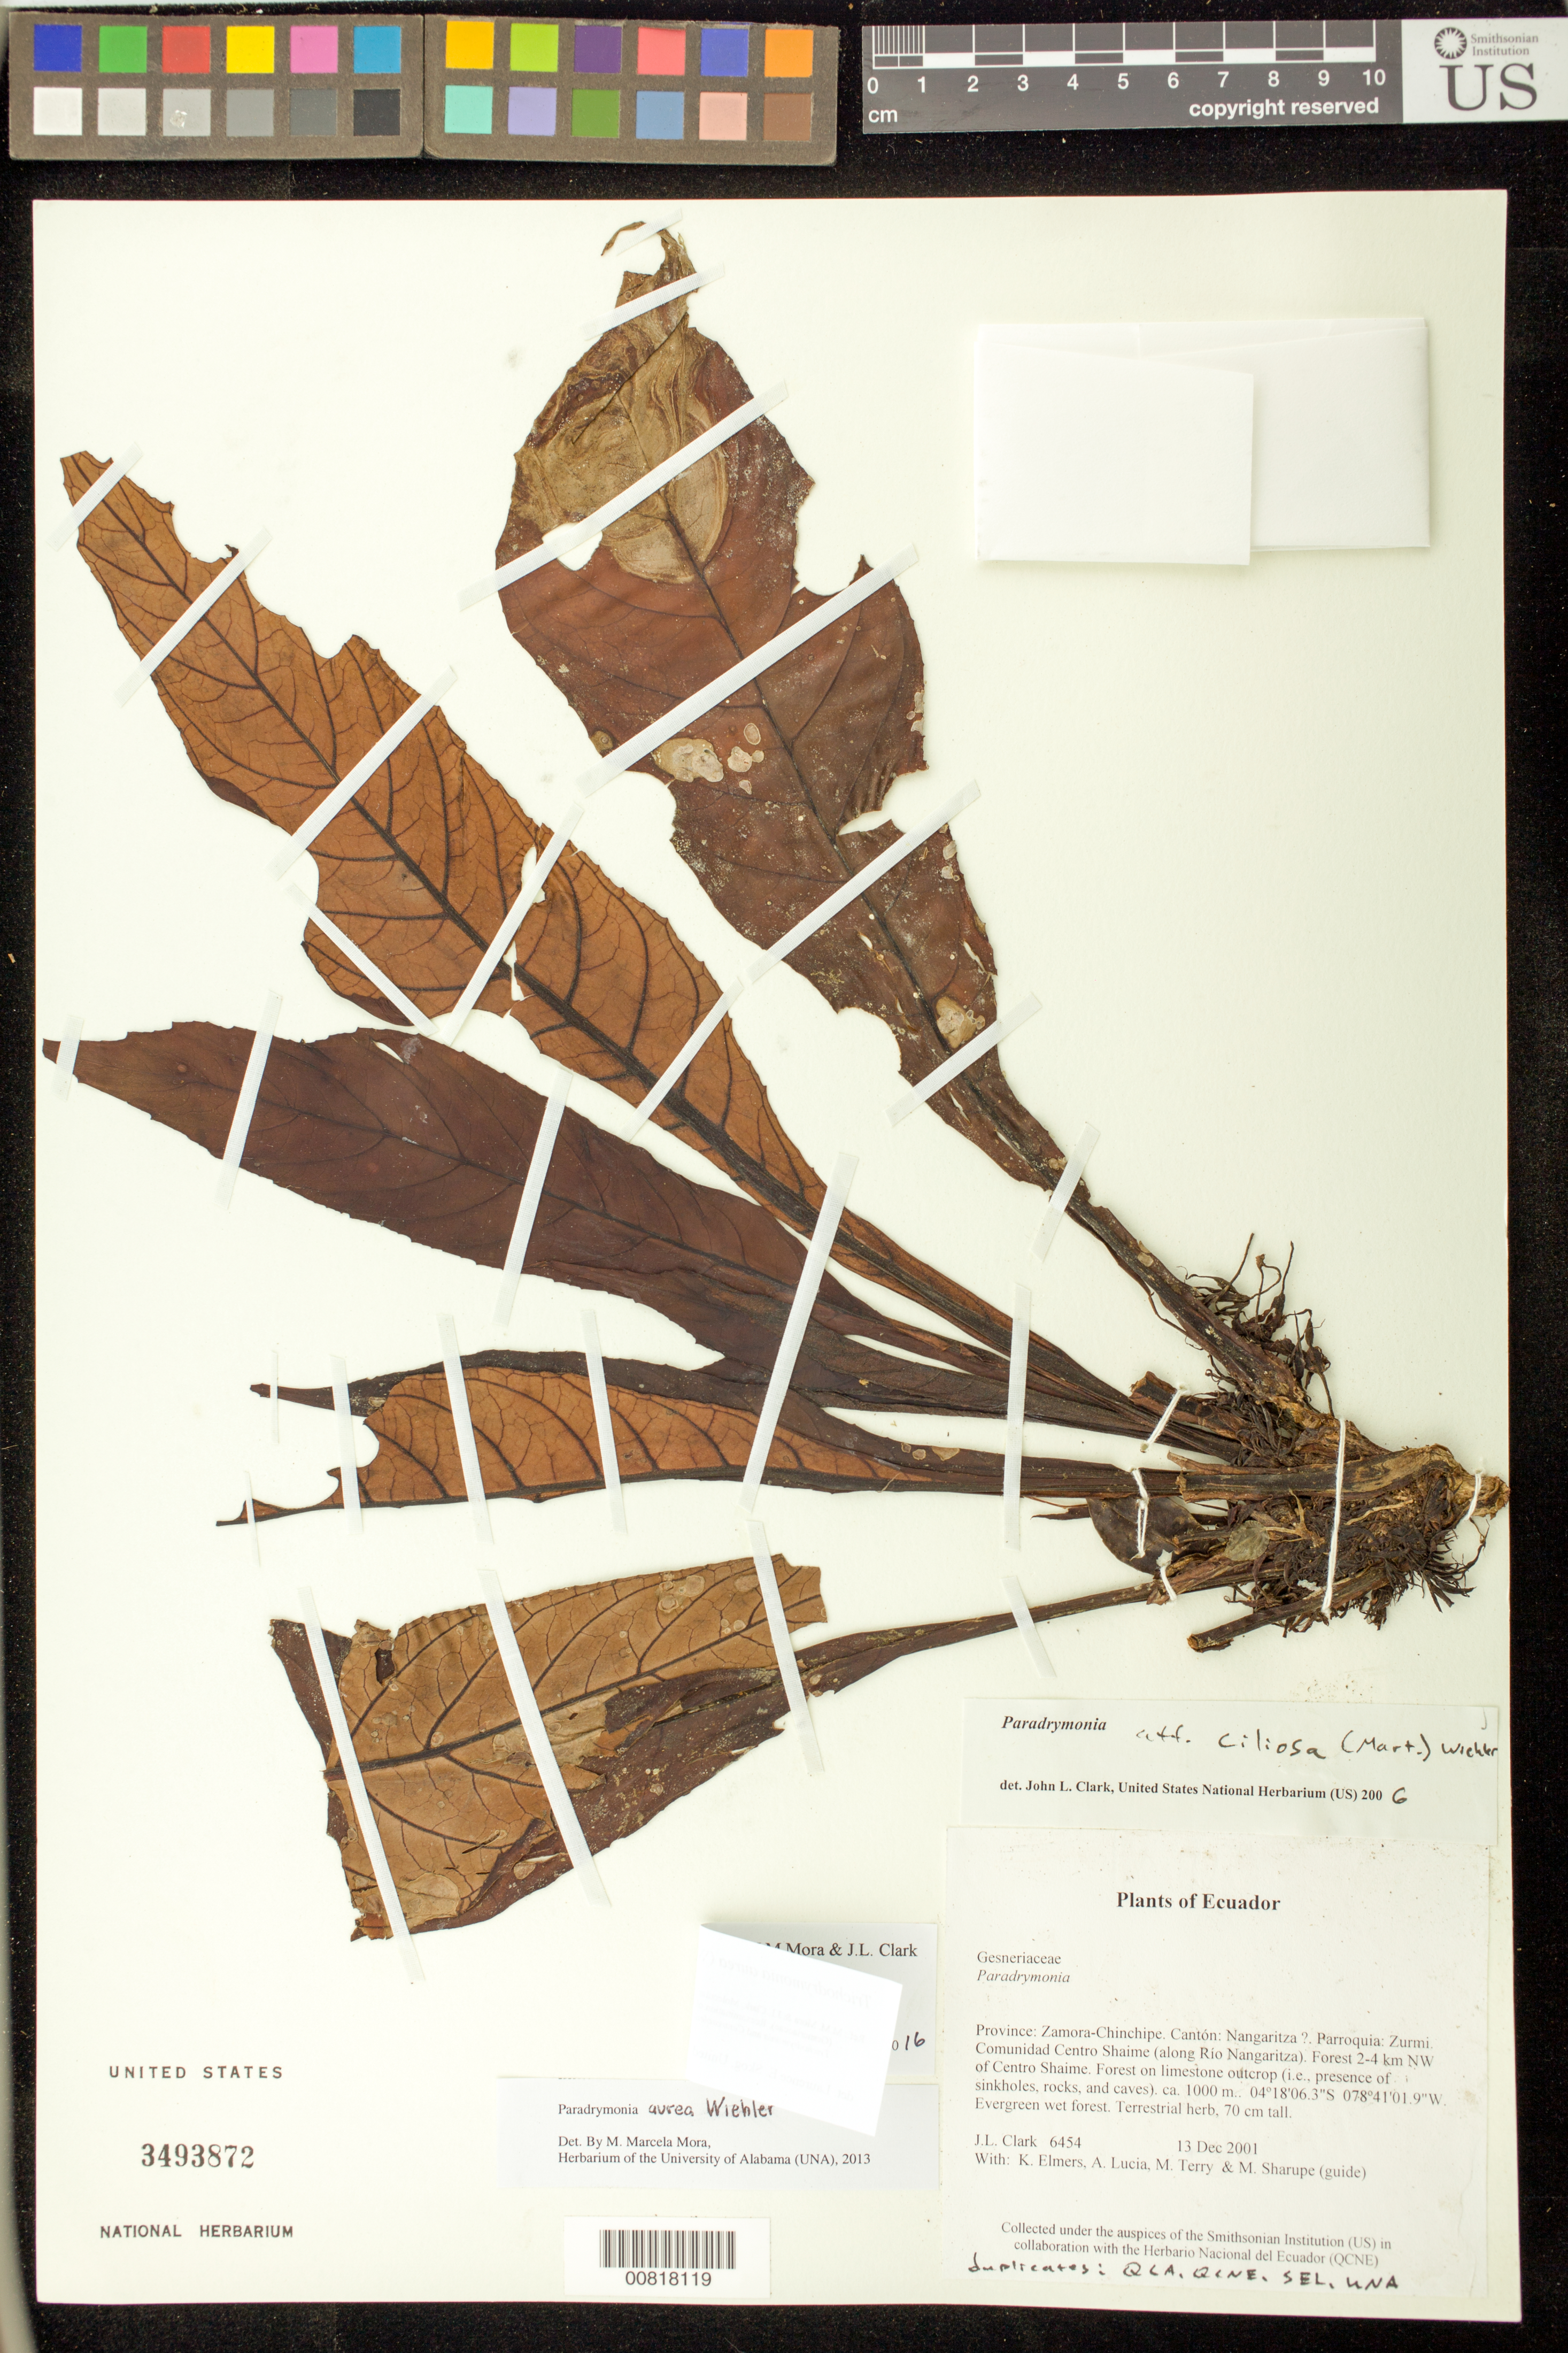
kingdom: Plantae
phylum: Tracheophyta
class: Magnoliopsida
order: Lamiales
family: Gesneriaceae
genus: Trichodrymonia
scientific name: Trichodrymonia aurea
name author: (Wiehler) M.M. Mora & J.L. Clark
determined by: Skog, Laurence E.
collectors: J. L. Clark, K. Elmers, A. Lucia, M. Terry & M. Sharupe (guide)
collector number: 6454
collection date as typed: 13 Dec 2001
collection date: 2001-12-13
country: Ecuador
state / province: Zamora-Chinchipe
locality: Nangaritza. Parroquia: Zurmi. Comunidad Centro Shaime (along Río Nangaritza). Forest 2-4 km NW of Centro Shaime. Forest on limestone outcrop (i.e., presence of sinkholes, rocks, and caves).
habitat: Evergreen wet forest.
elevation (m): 1000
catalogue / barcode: US 3493872